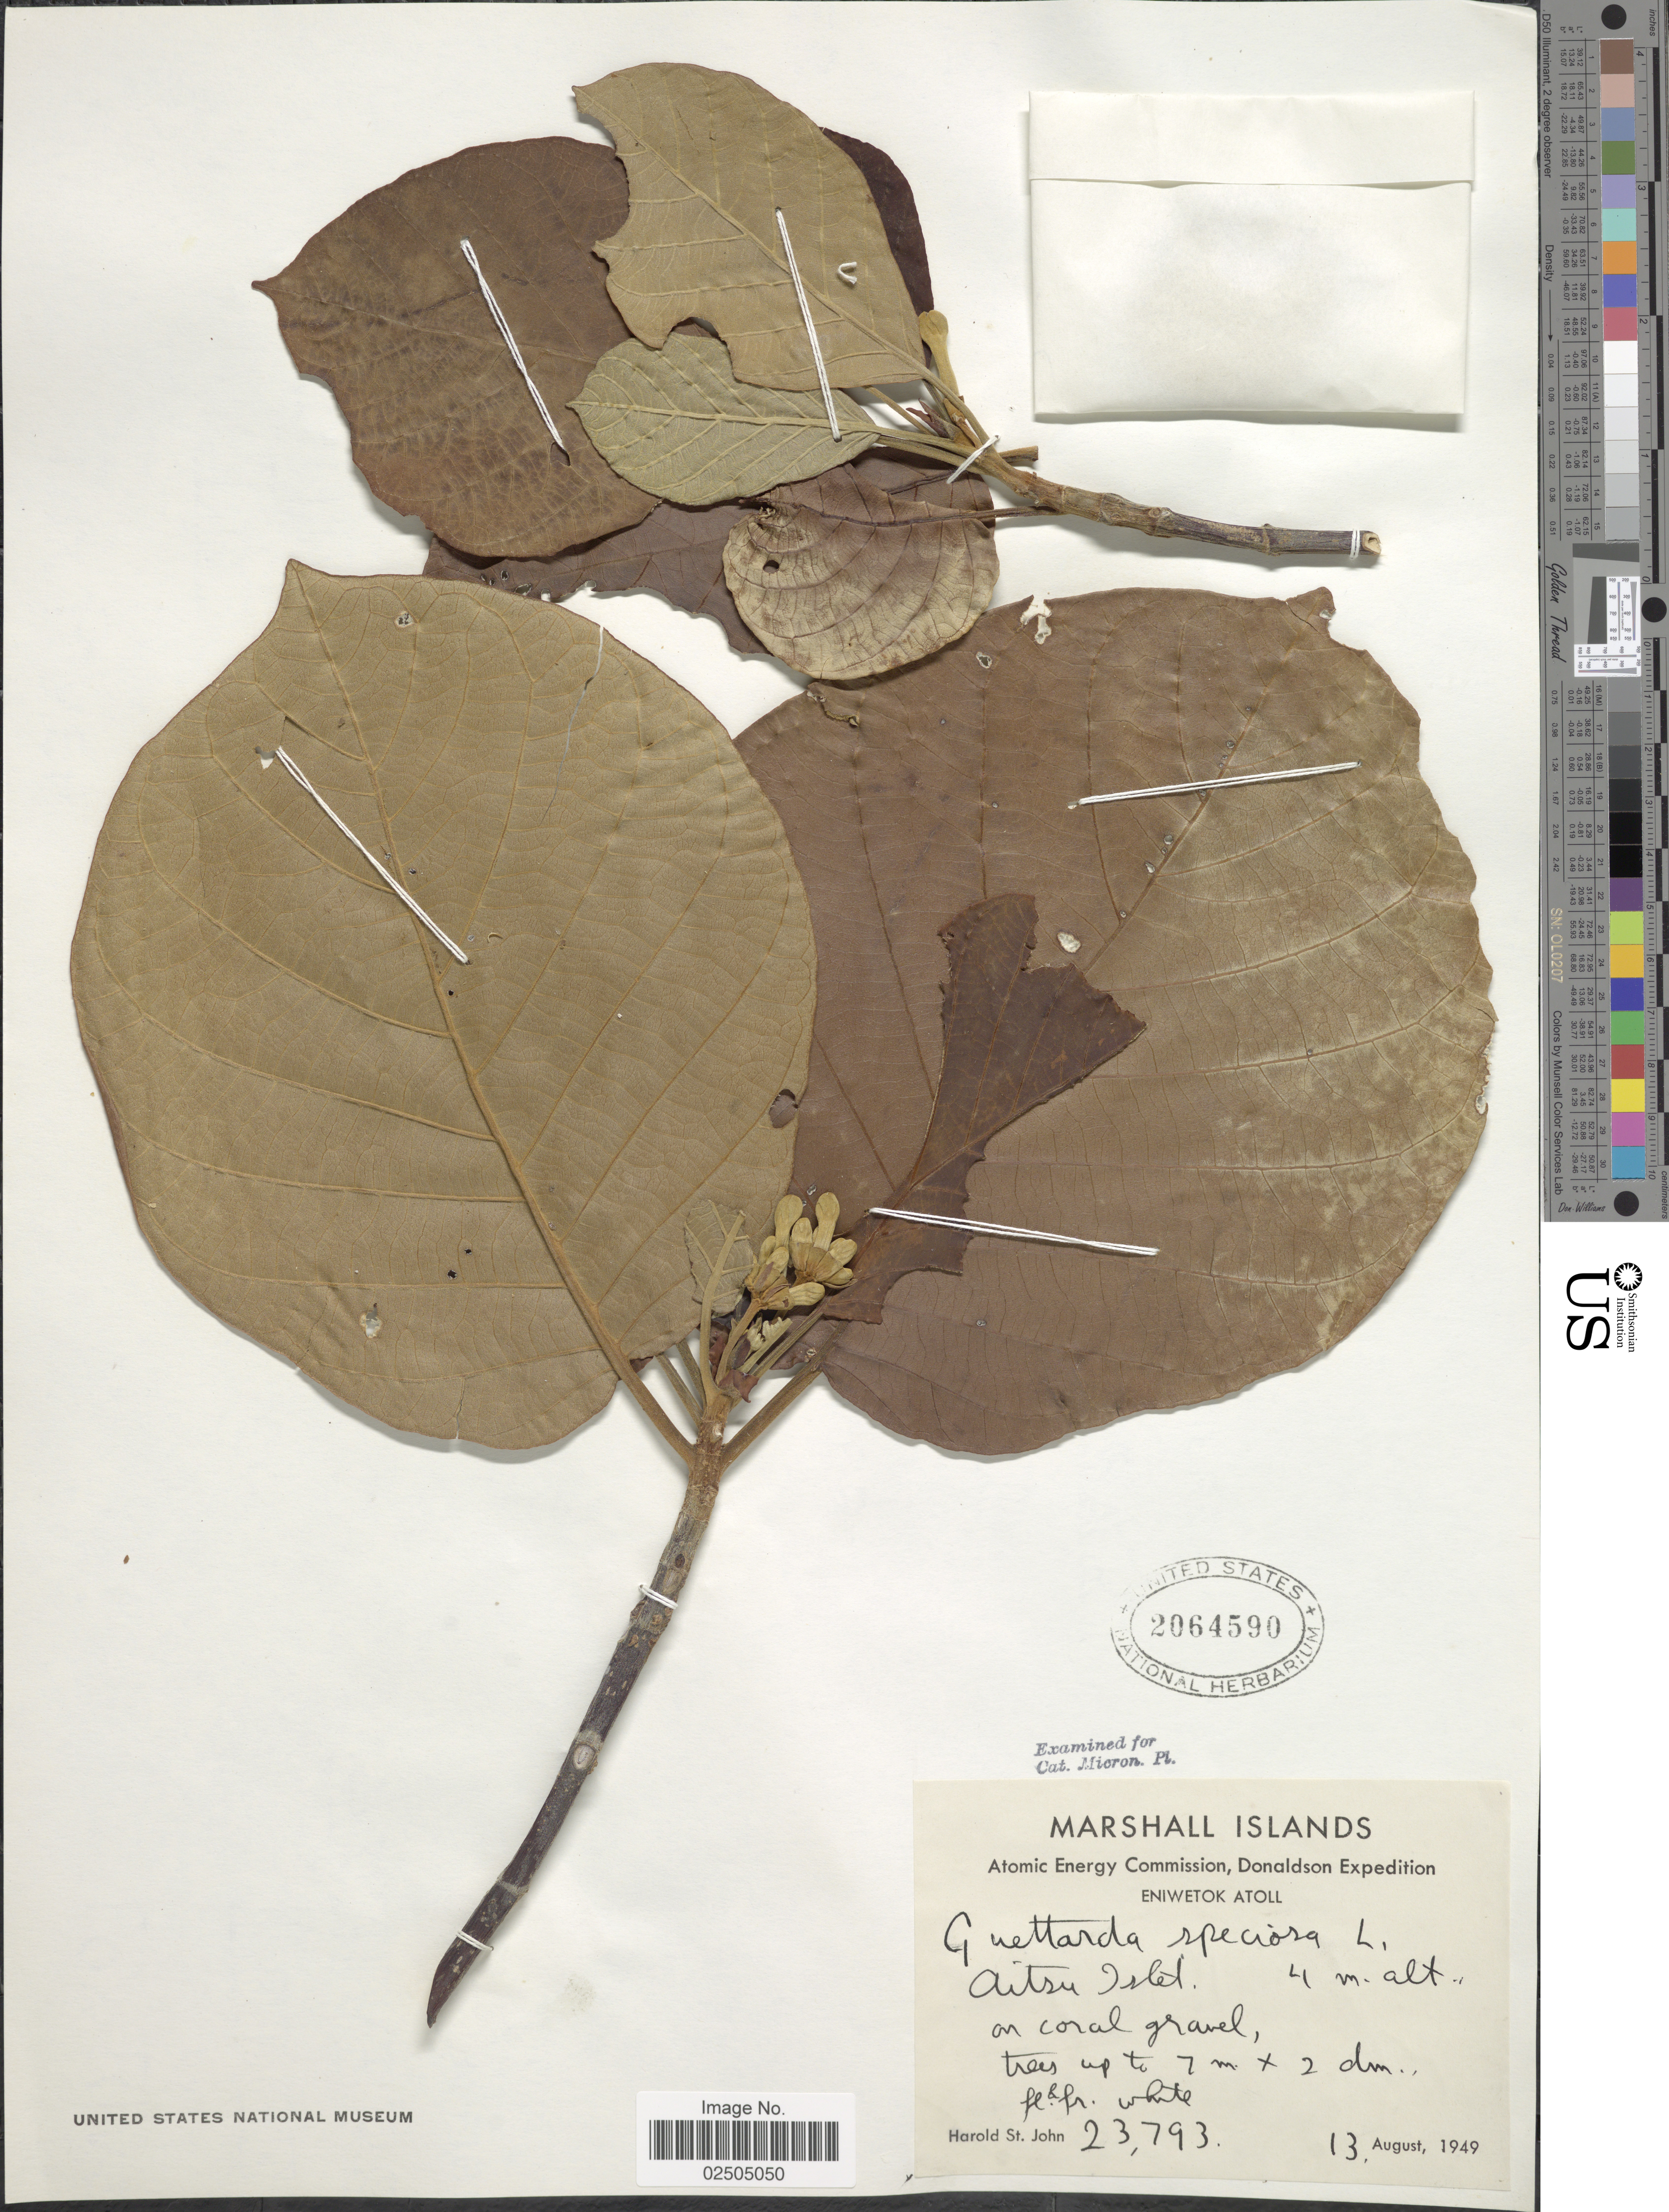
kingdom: Plantae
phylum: Tracheophyta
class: Magnoliopsida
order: Gentianales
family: Rubiaceae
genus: Guettarda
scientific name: Guettarda speciosa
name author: L.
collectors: H. St. John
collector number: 23793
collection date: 1949-08-13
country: Marshall Islands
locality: Eniwetok Atoll, Aitsu Islet [interpreted]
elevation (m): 4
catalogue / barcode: US 2064590